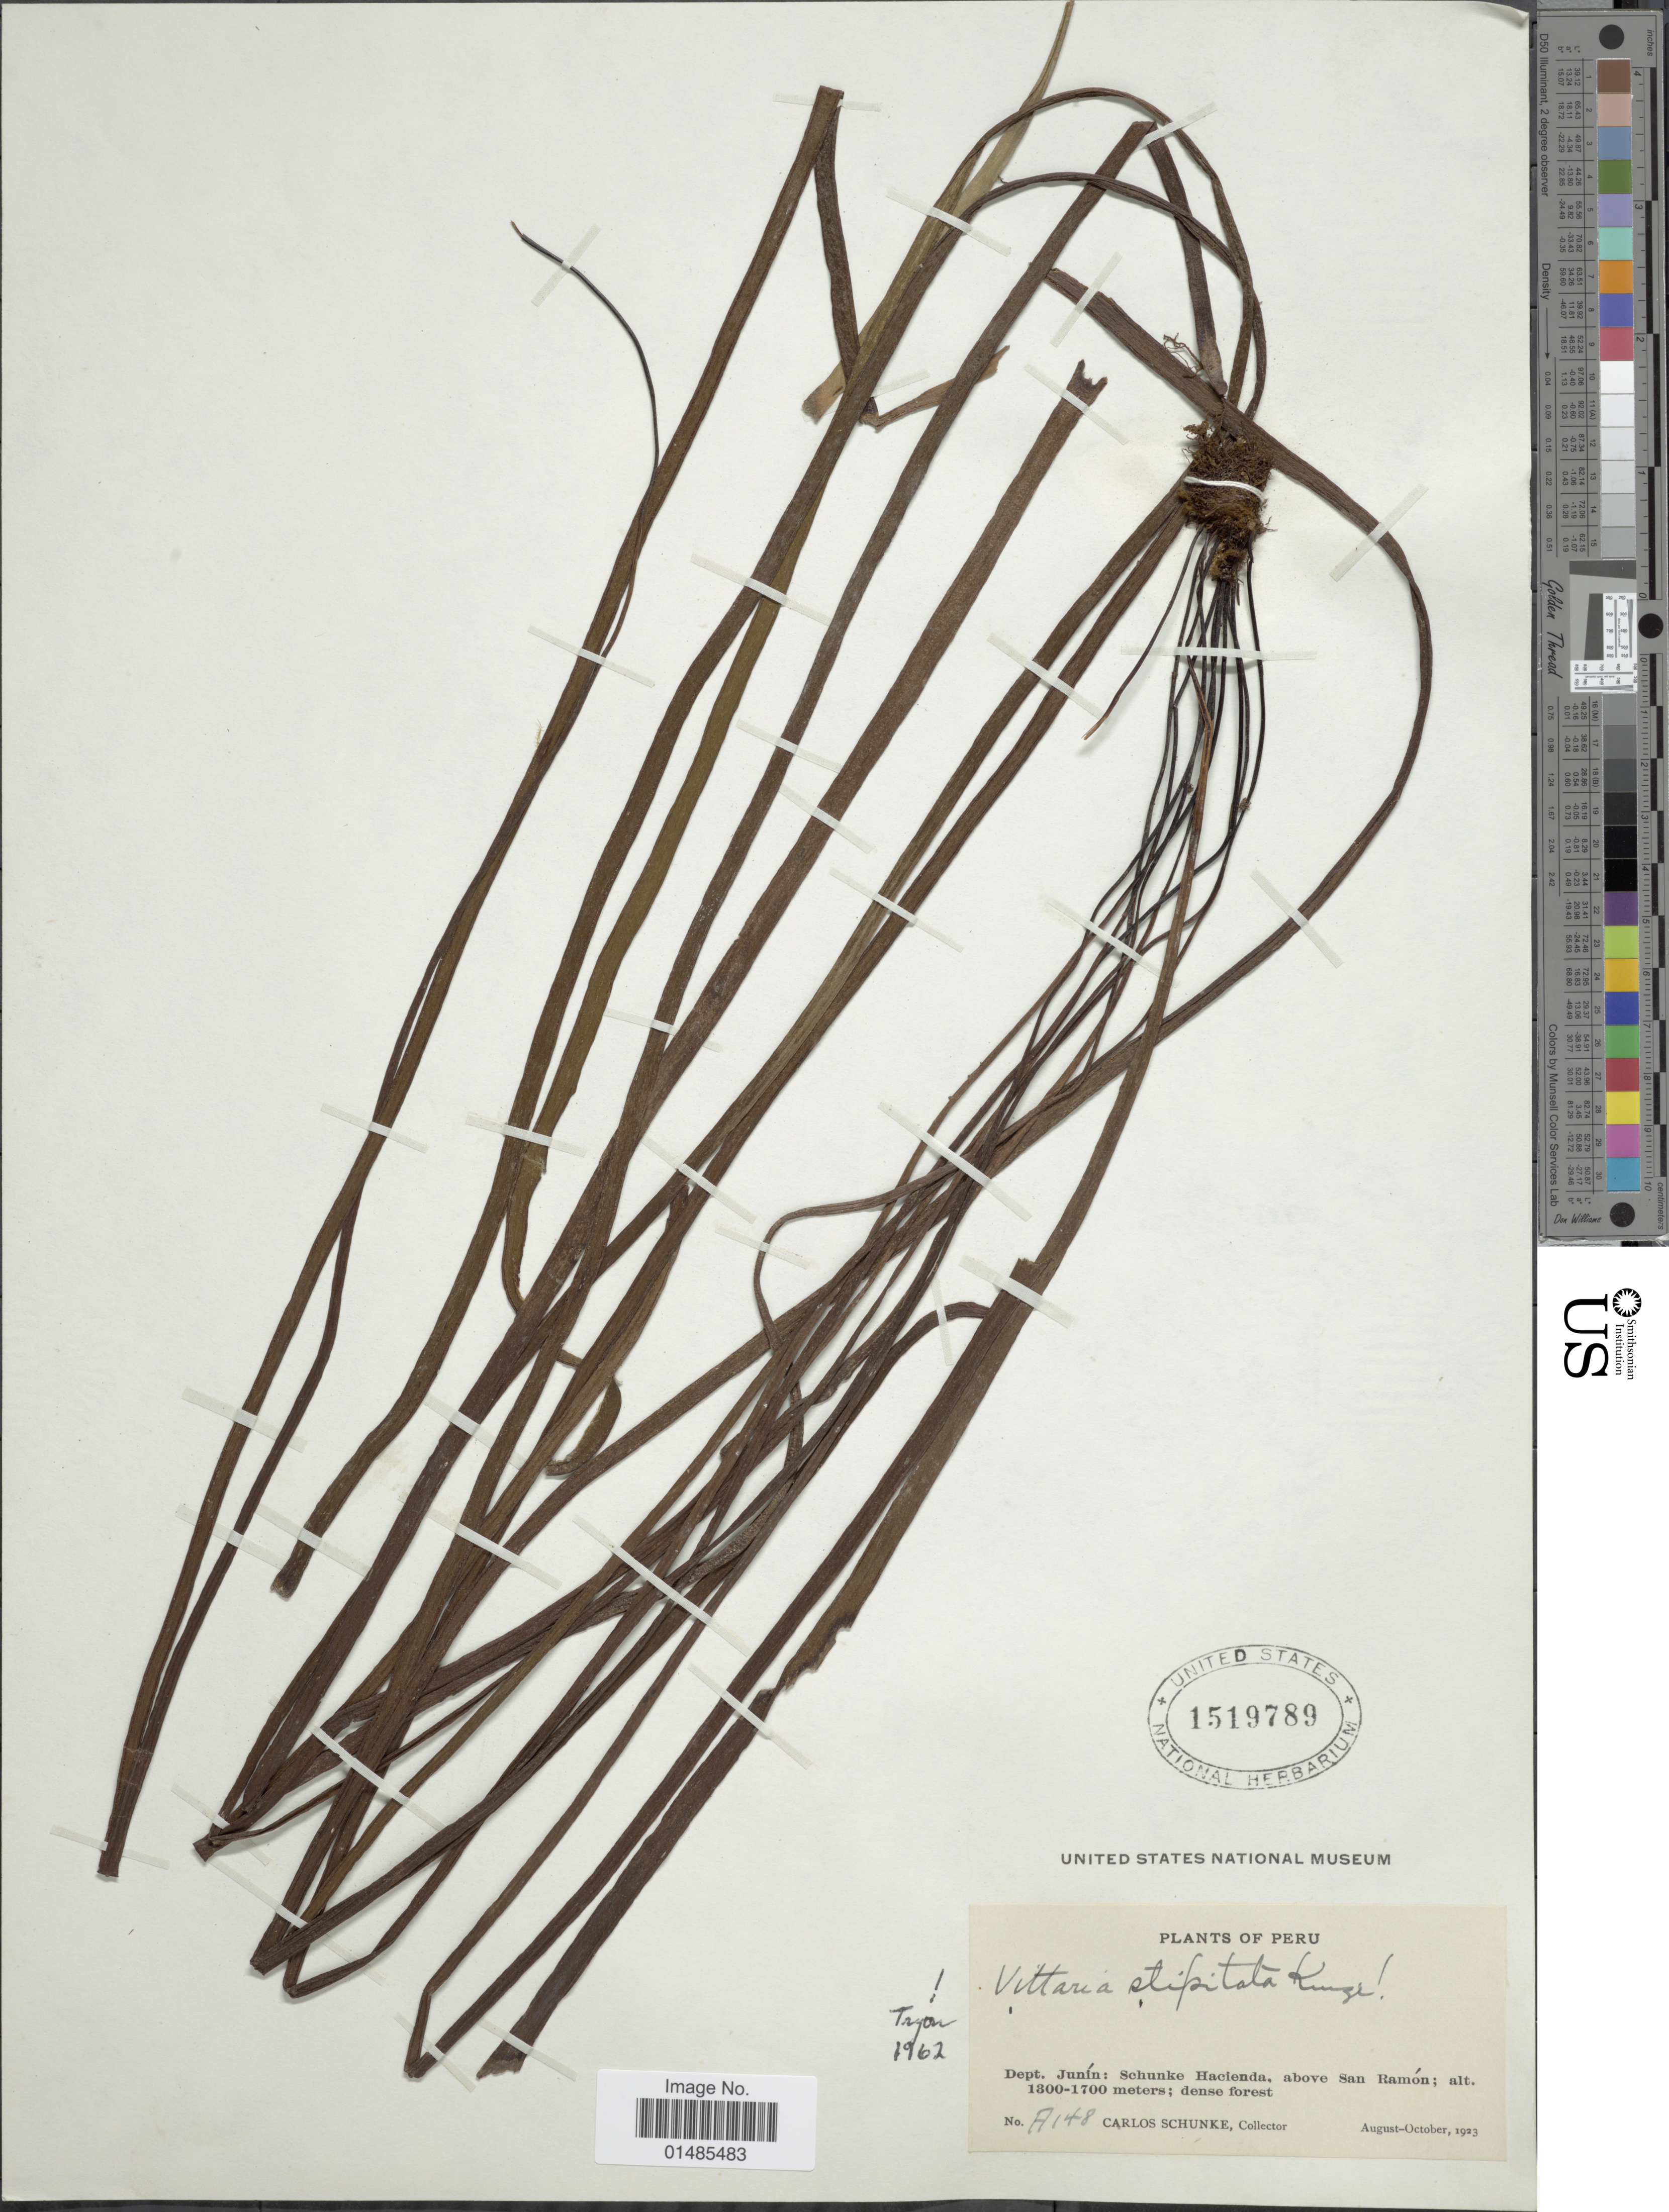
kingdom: Plantae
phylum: Tracheophyta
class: Polypodiopsida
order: Polypodiales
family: Pteridaceae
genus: Radiovittaria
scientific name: Radiovittaria stipitata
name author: (Kunze) E.H. Crane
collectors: C. Schunke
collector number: A148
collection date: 1923-08/1923-10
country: Peru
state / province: Junín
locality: Schunke Hacienda, above San Ramón.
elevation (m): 1300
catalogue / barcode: US 1519789